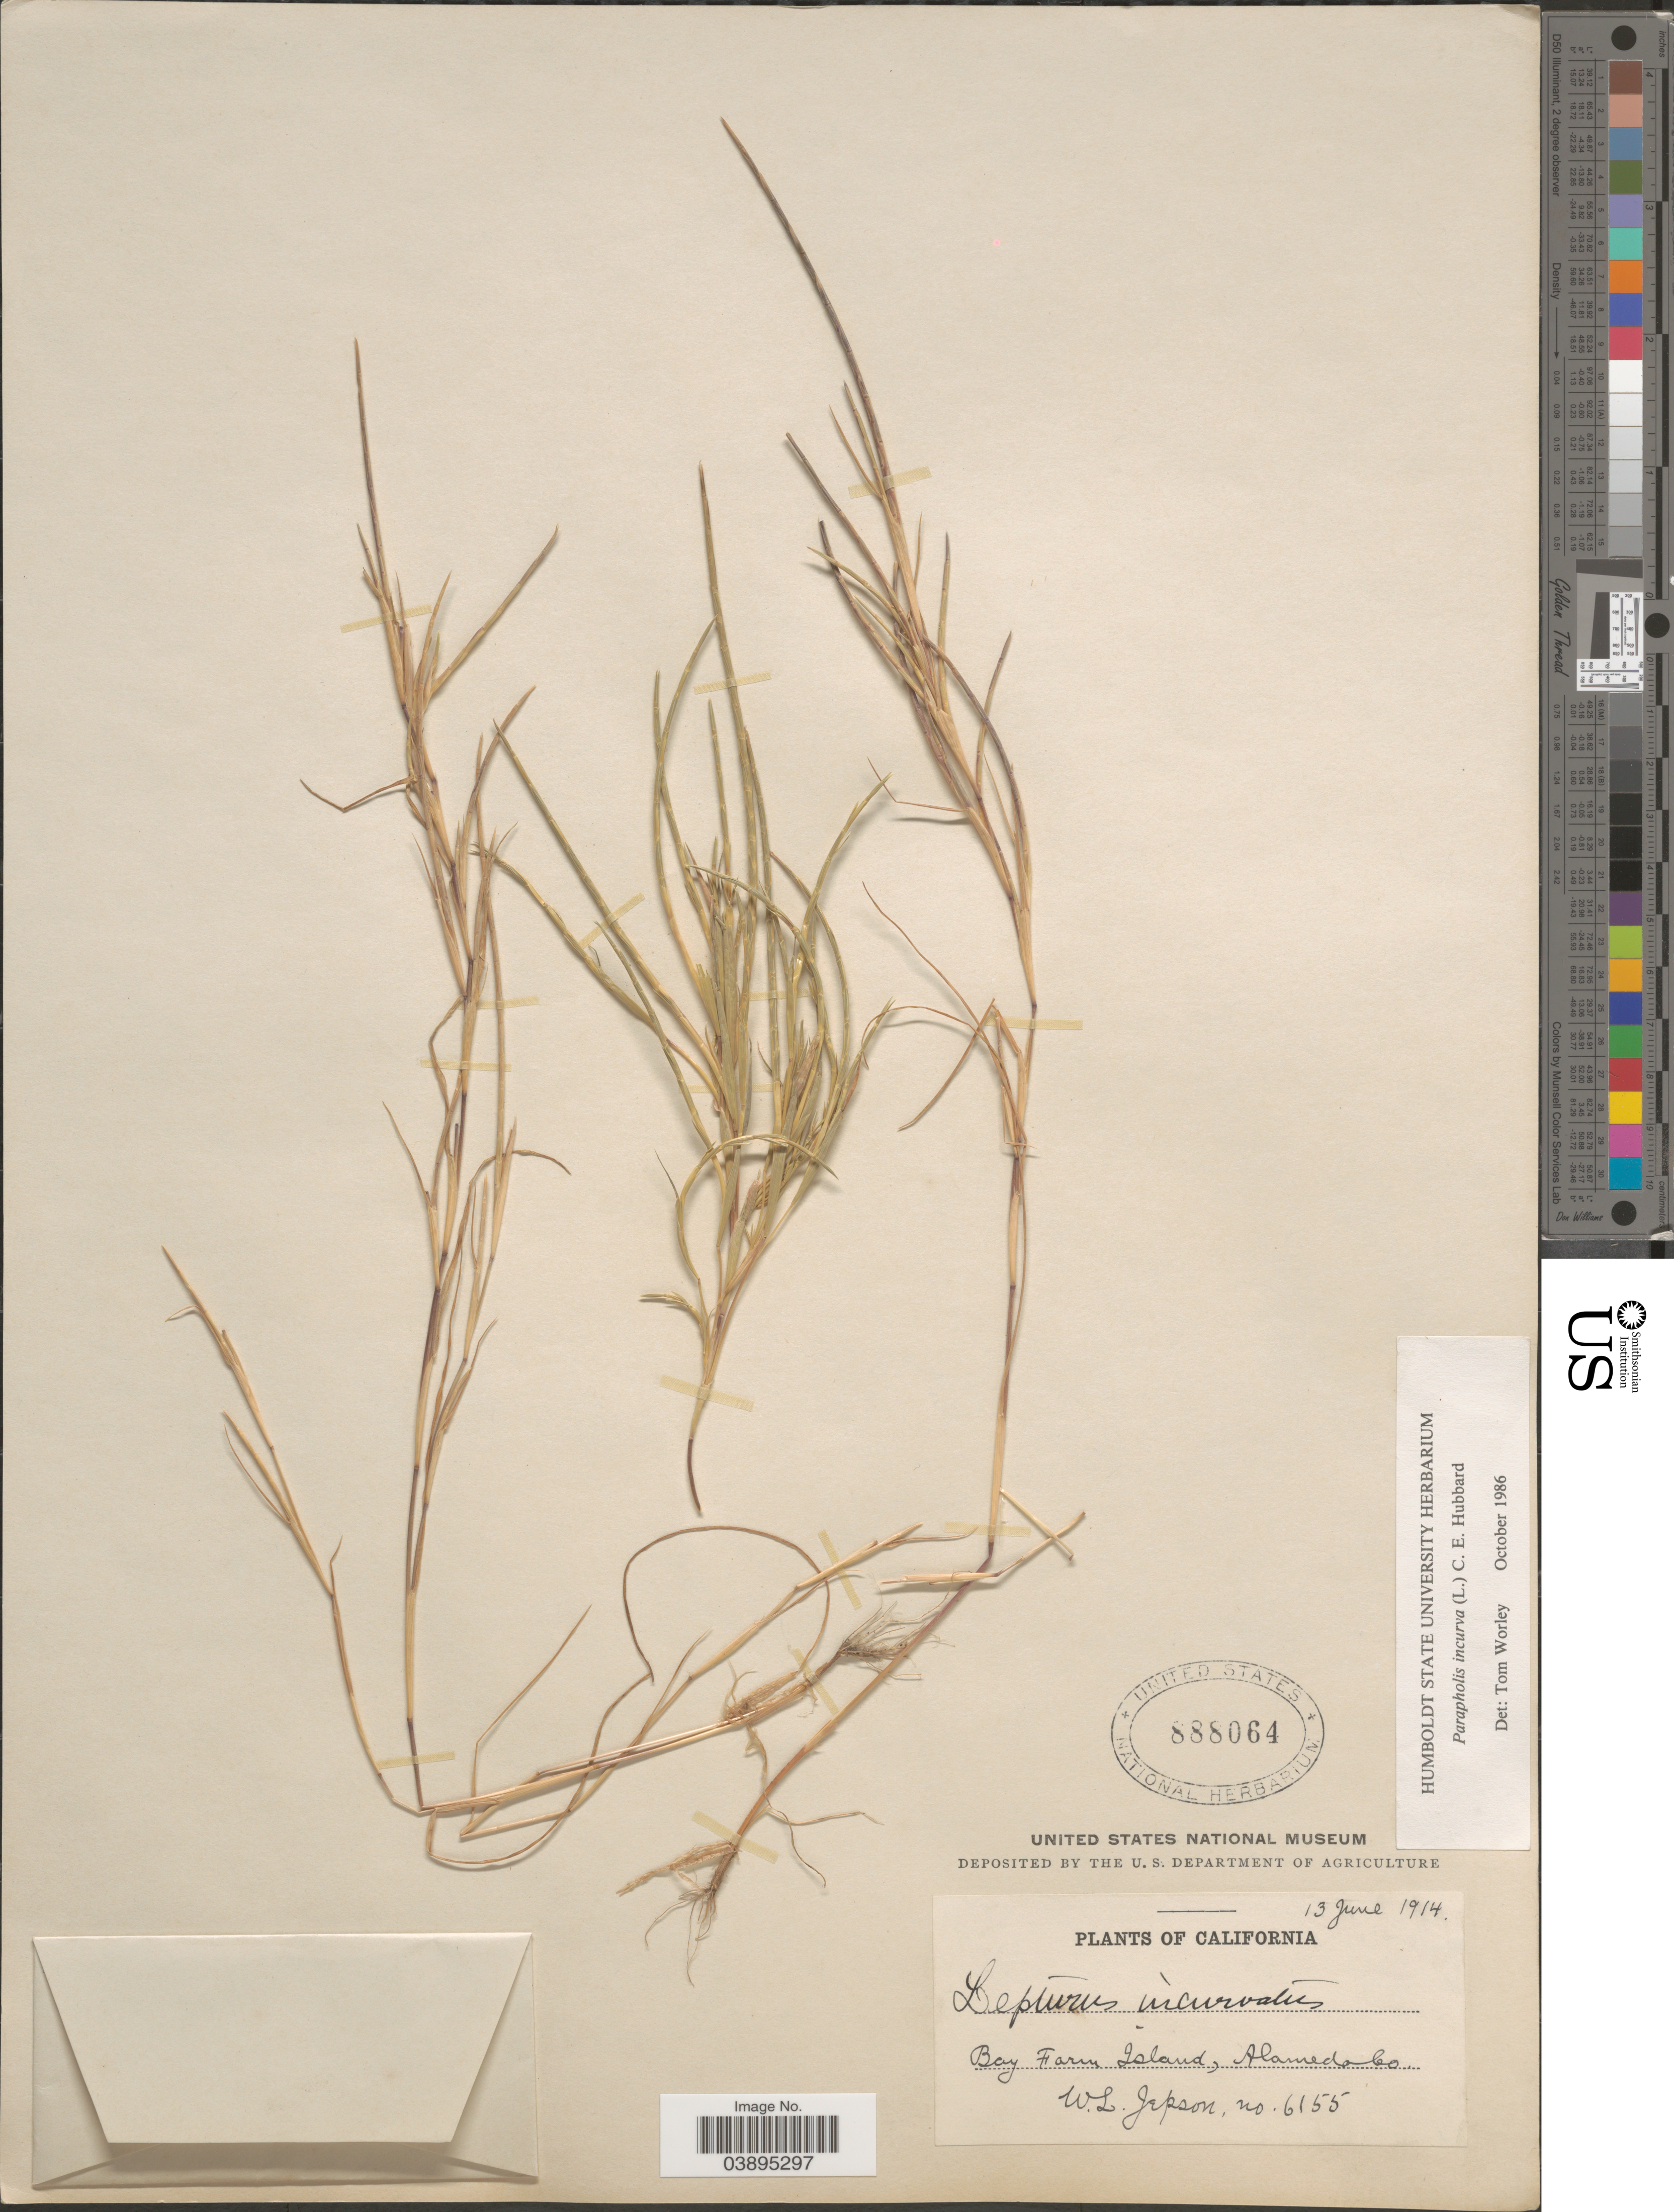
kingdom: Plantae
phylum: Tracheophyta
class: Liliopsida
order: Poales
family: Poaceae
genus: Parapholis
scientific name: Parapholis incurva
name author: (L.) C.E. Hubb.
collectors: W. L. Jepson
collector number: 6155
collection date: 1914-06-13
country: United States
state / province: California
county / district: Alameda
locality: Bay Farm Island, Alameda Co.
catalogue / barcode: US 888064